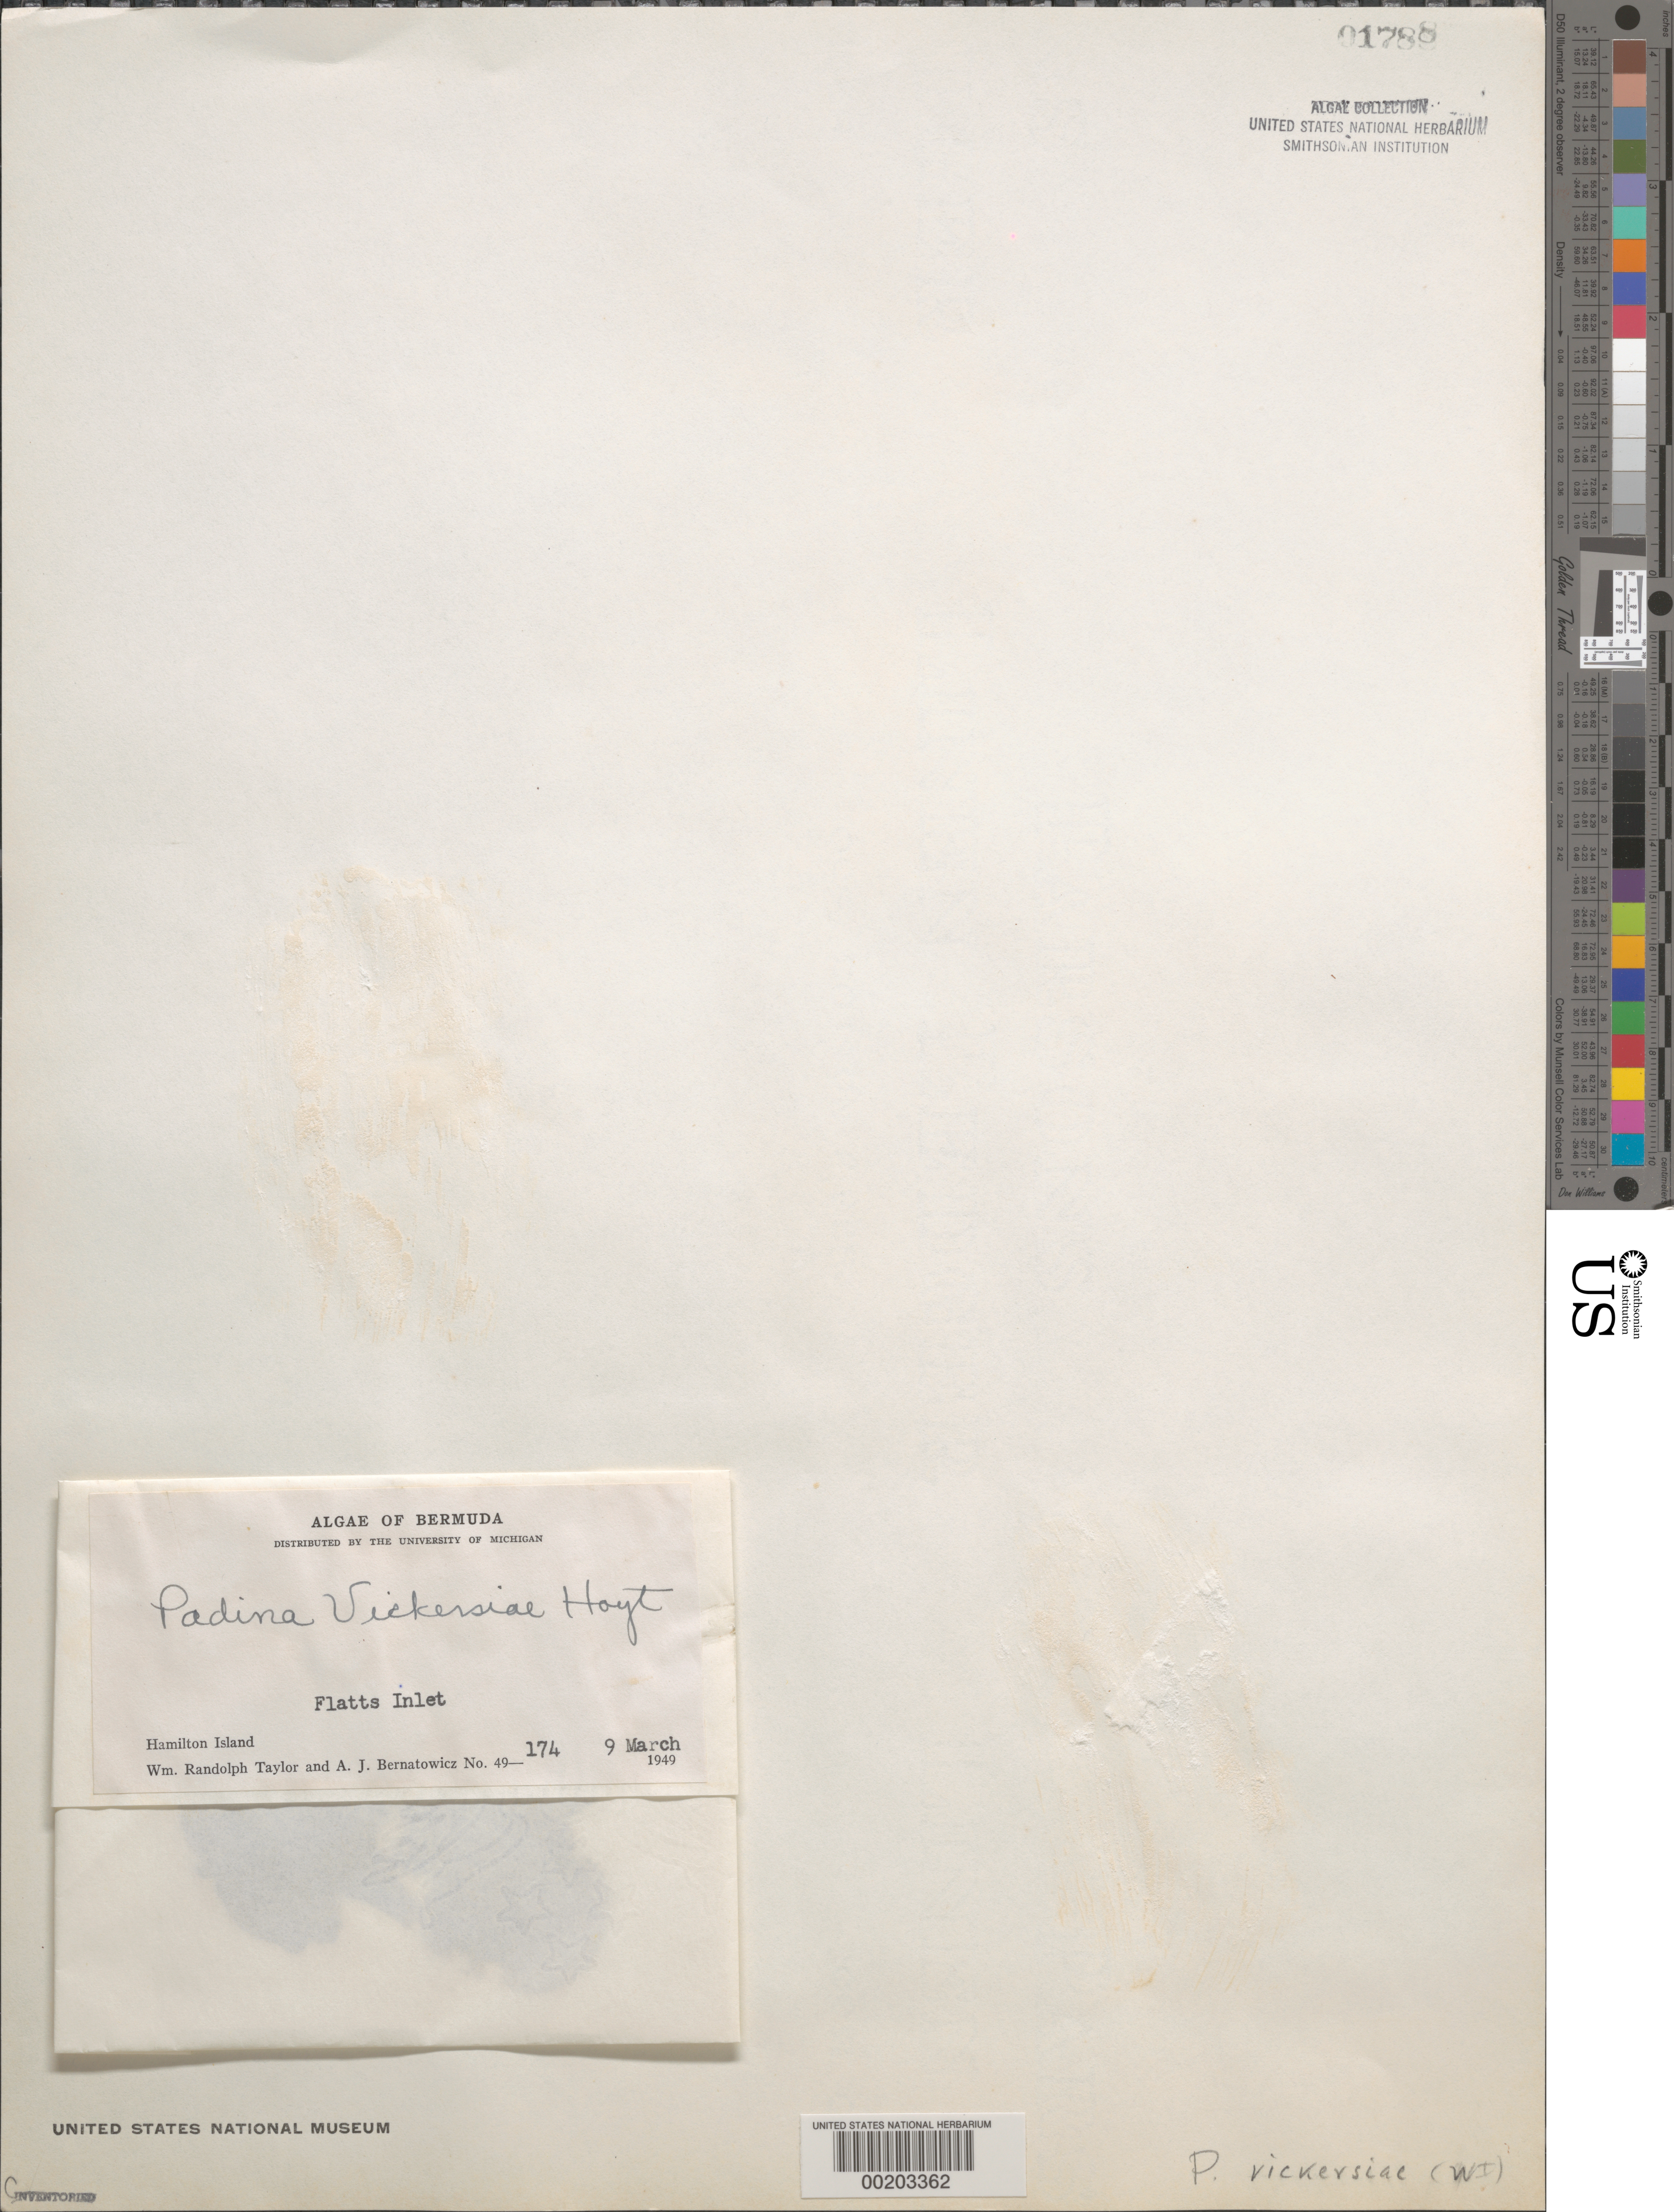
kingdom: Chromista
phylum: Ochrophyta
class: Phaeophyceae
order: Dictyotales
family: Dictyotaceae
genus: Padina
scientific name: Padina gymnospora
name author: (Kütz.) O.G. Sond.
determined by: Algae name updating Project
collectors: W. R. Taylor & A. Bernatowicz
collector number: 49-174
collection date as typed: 09 Mar 1949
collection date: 1949-03-09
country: Bermuda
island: Bermuda Island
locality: Flatts Inlet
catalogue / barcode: US 1788